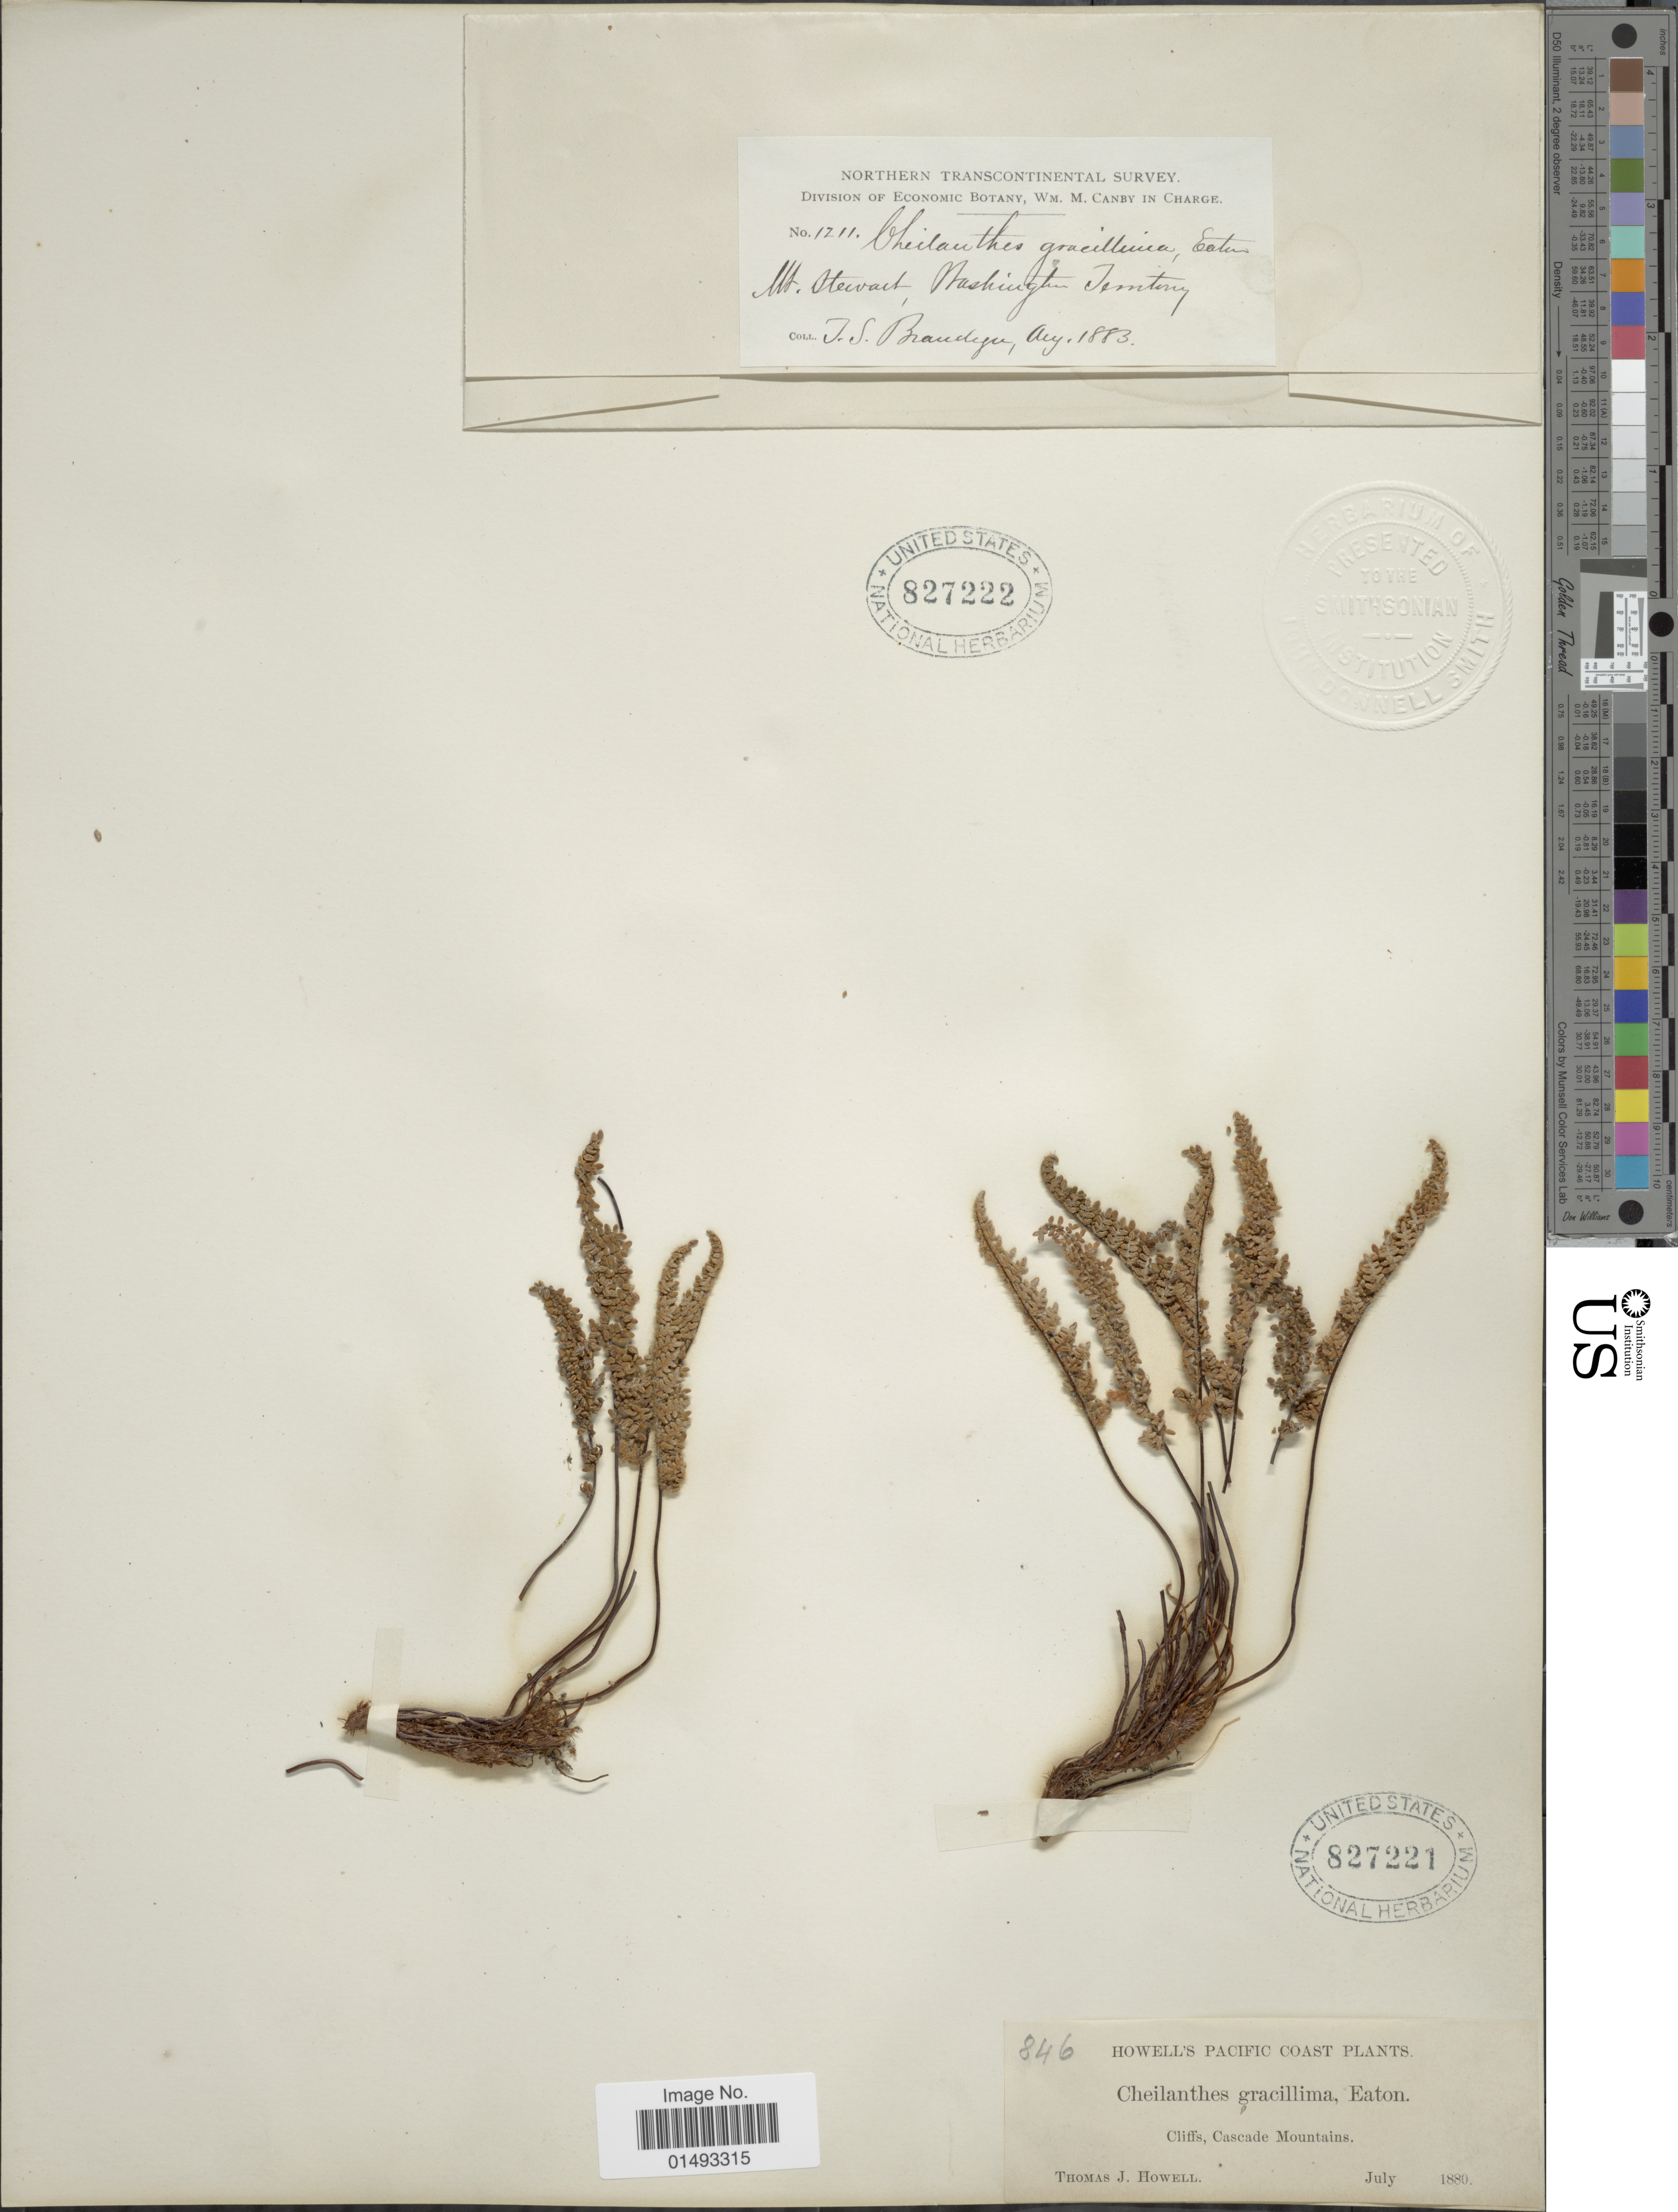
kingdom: Plantae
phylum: Tracheophyta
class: Polypodiopsida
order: Polypodiales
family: Pteridaceae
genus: Myriopteris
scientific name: Myriopteris gracillima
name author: (D.C. Eaton) J. Sm.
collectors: J. S. Brandegee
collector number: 1211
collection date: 1883-08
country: United States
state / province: Washington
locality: Mt Stewart, Washington Territory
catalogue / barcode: US 827222-2